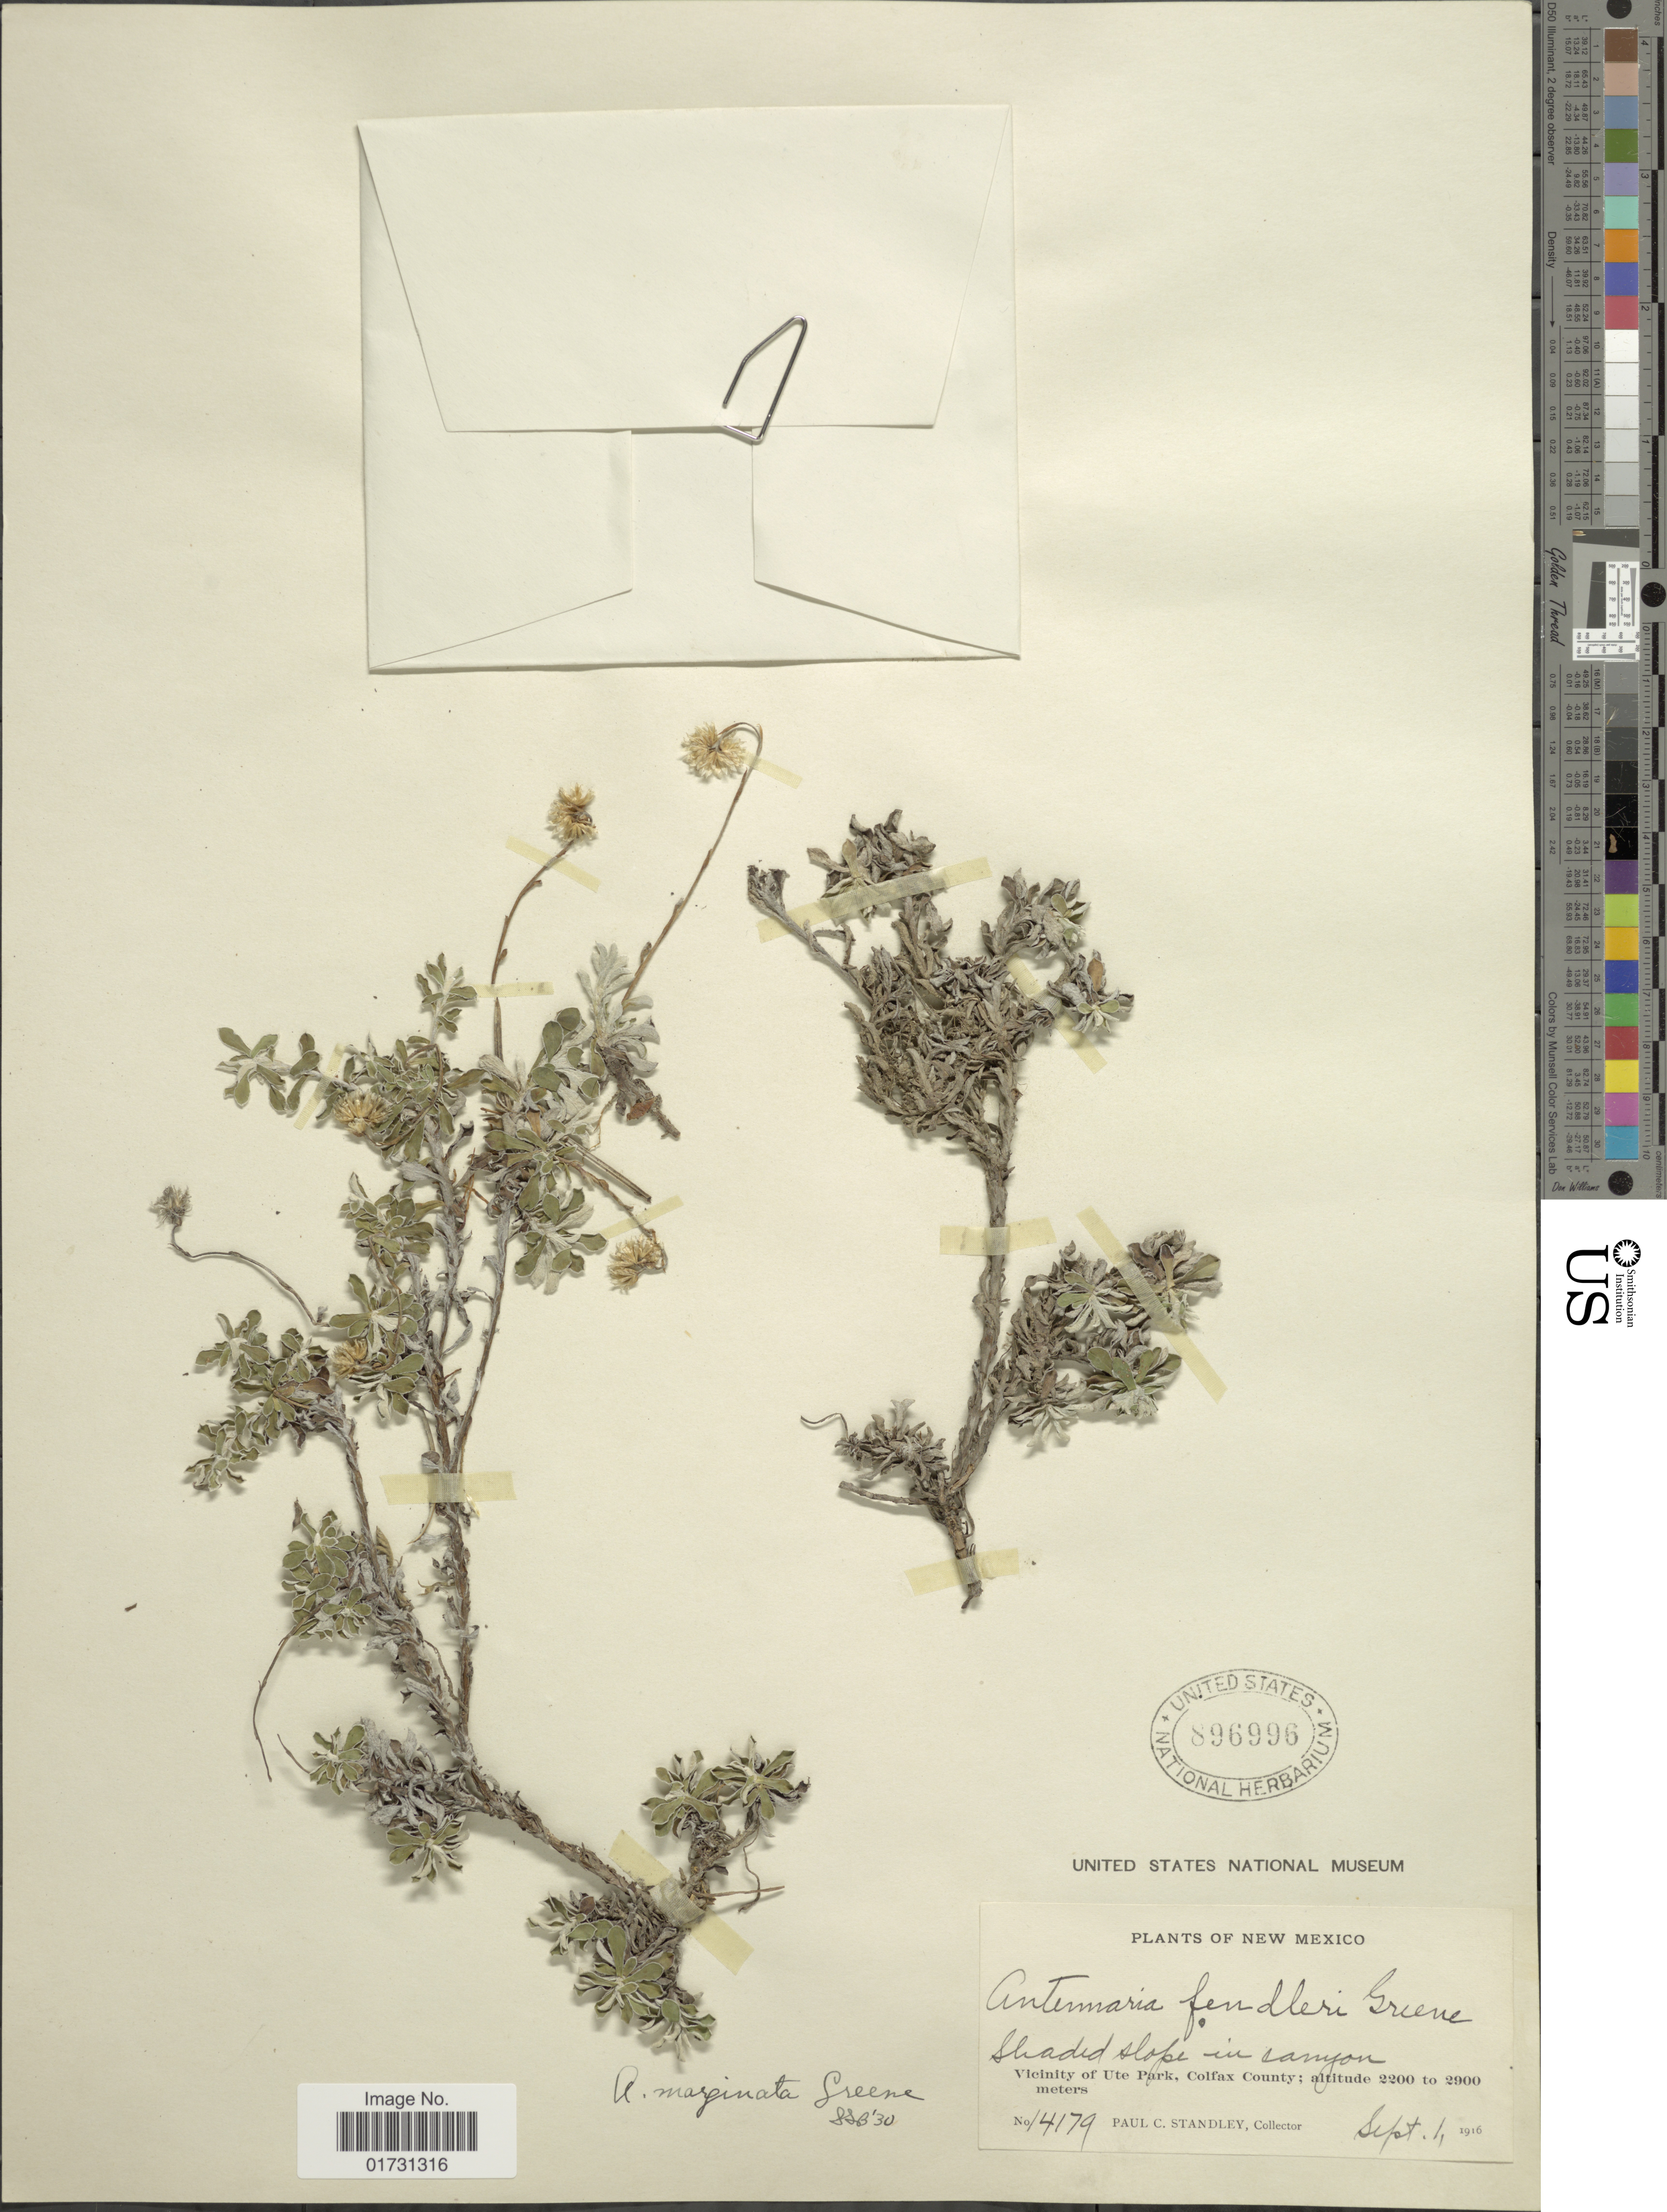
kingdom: Plantae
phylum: Tracheophyta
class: Magnoliopsida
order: Asterales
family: Asteraceae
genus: Antennaria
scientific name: Antennaria marginata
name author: Greene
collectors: P. C. Standley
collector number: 14179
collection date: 1916-09-01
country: United States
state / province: New Mexico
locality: Shaded slope in canyon, Vicinity of Ute Park, Colfax County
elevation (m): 2200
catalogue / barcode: US 896996